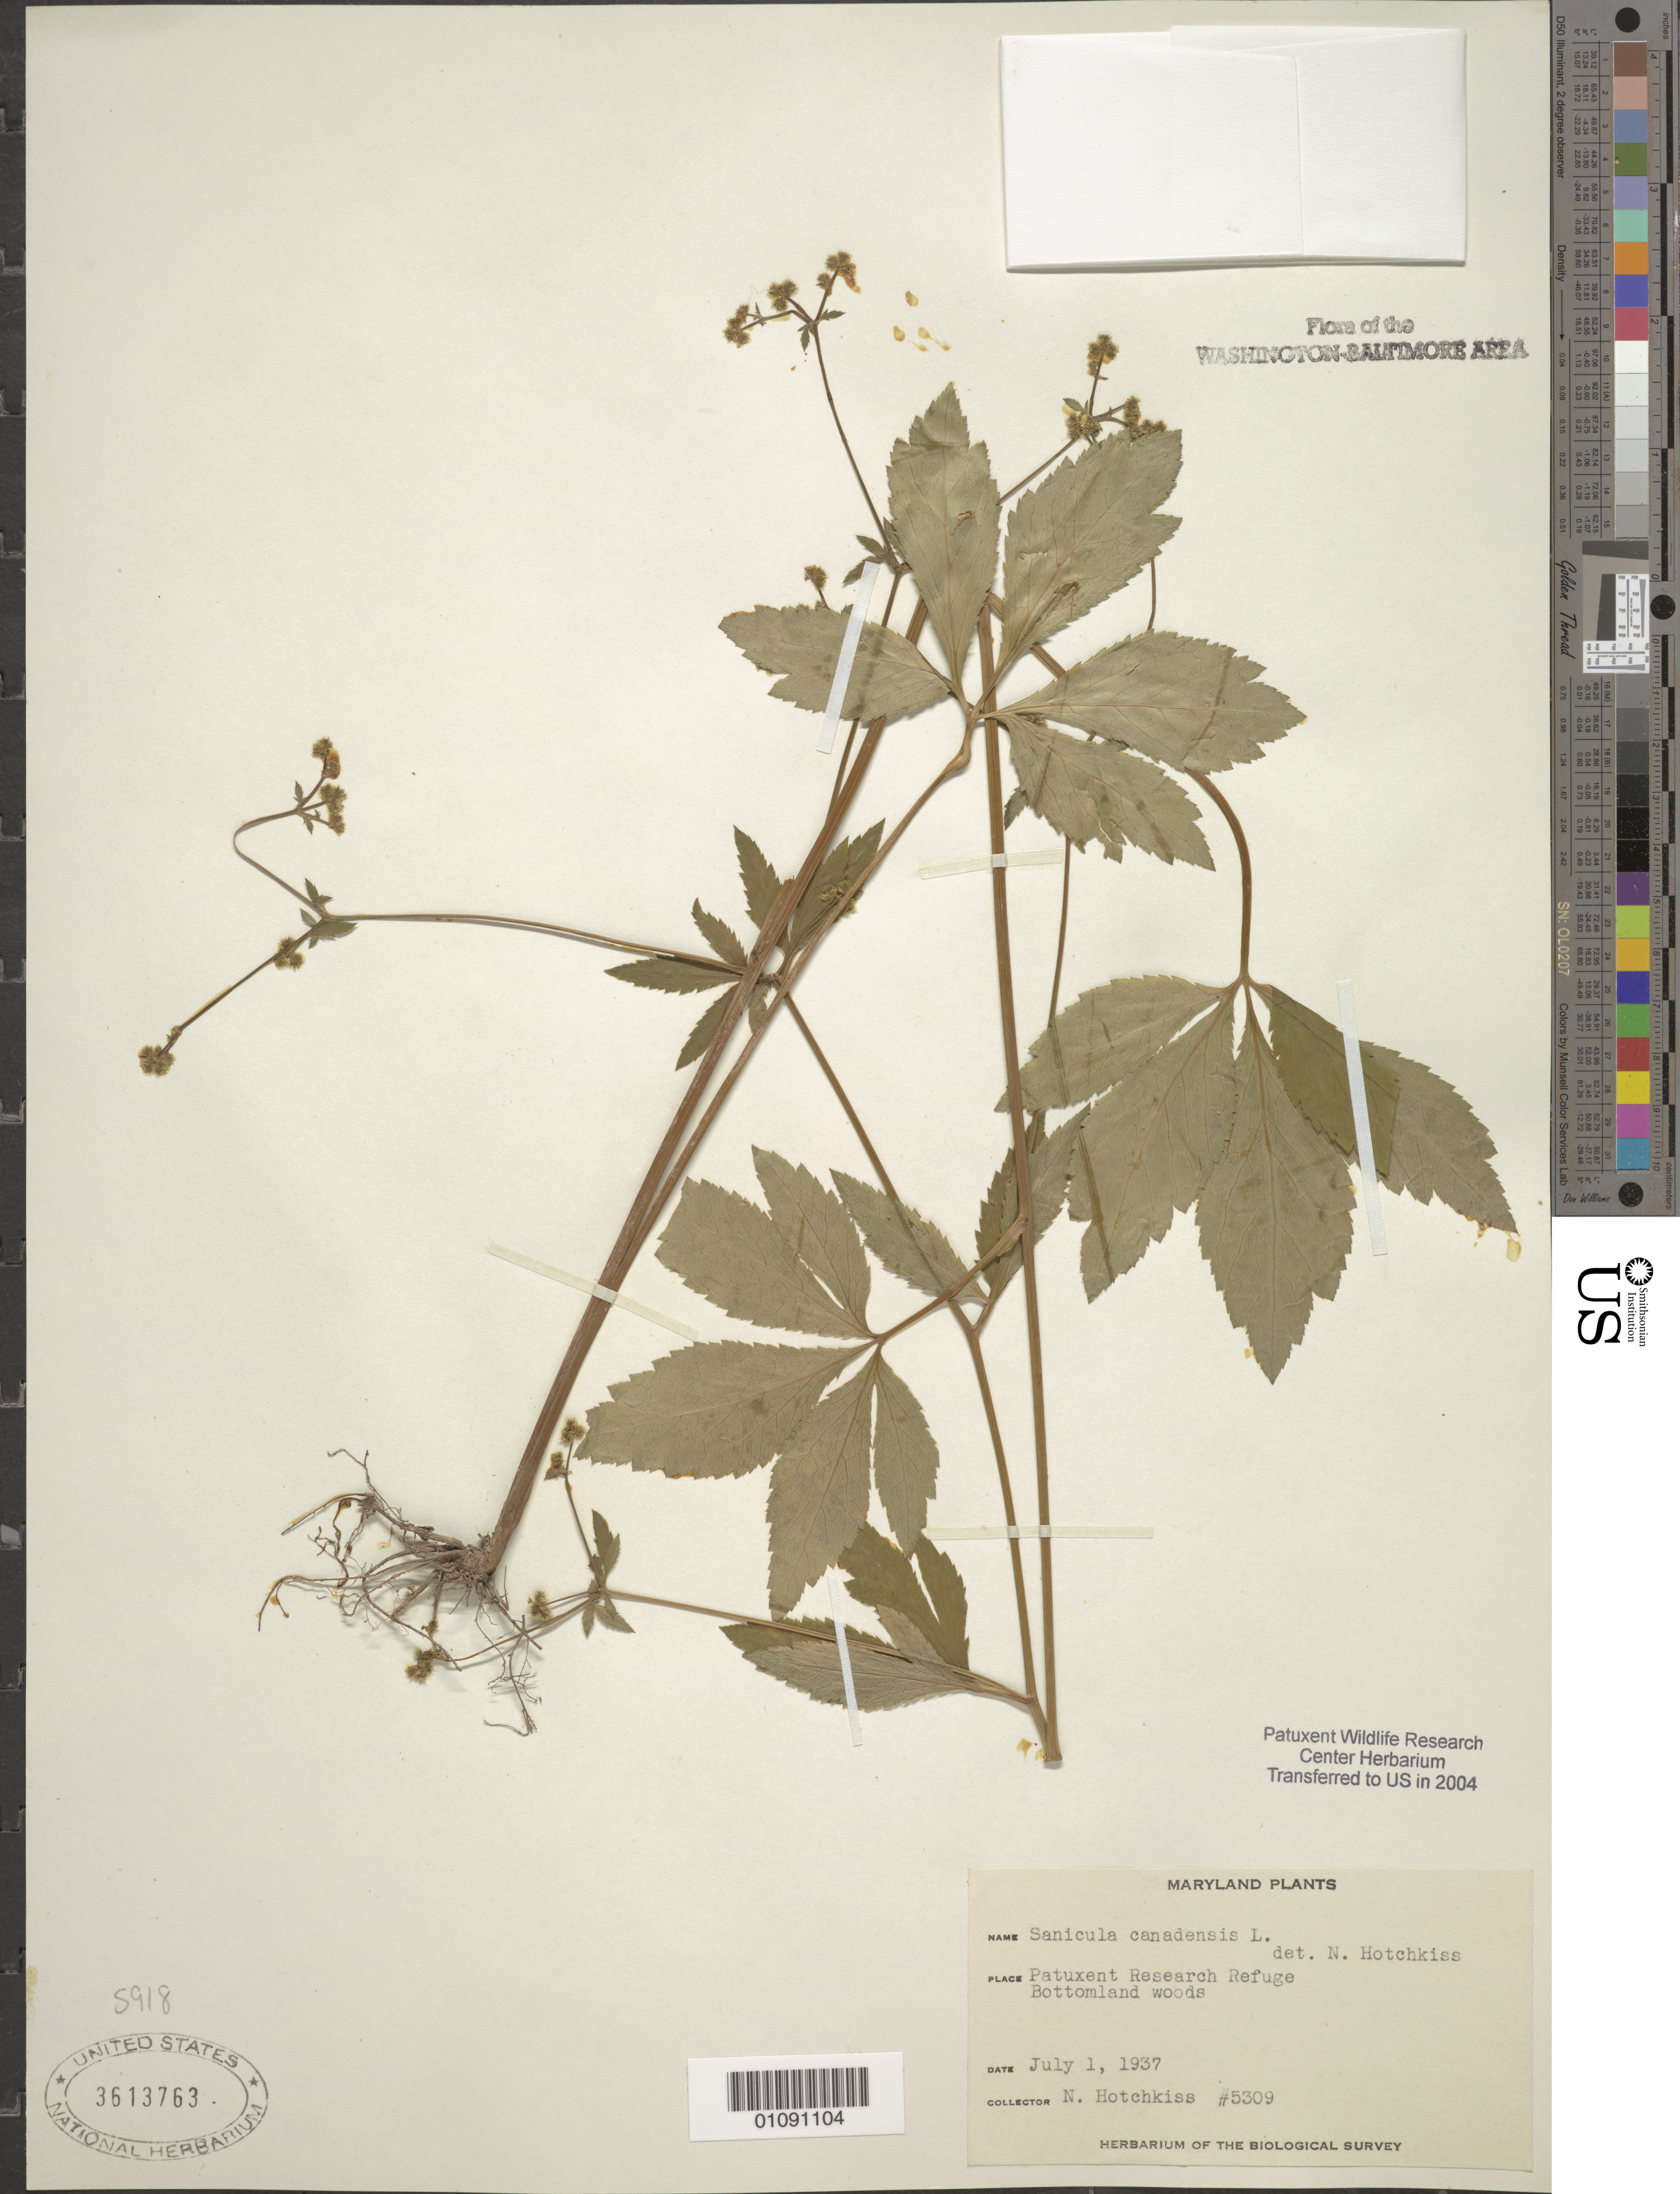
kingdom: Plantae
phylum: Tracheophyta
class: Magnoliopsida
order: Apiales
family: Apiaceae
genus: Sanicula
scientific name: Sanicula canadensis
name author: L.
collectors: N. Hotchkiss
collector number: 5309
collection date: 1937-07-01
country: United States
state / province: Maryland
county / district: Prince George's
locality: Patuxent Wildlife Refuge.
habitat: Bottomland woods.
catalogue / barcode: US 3613763